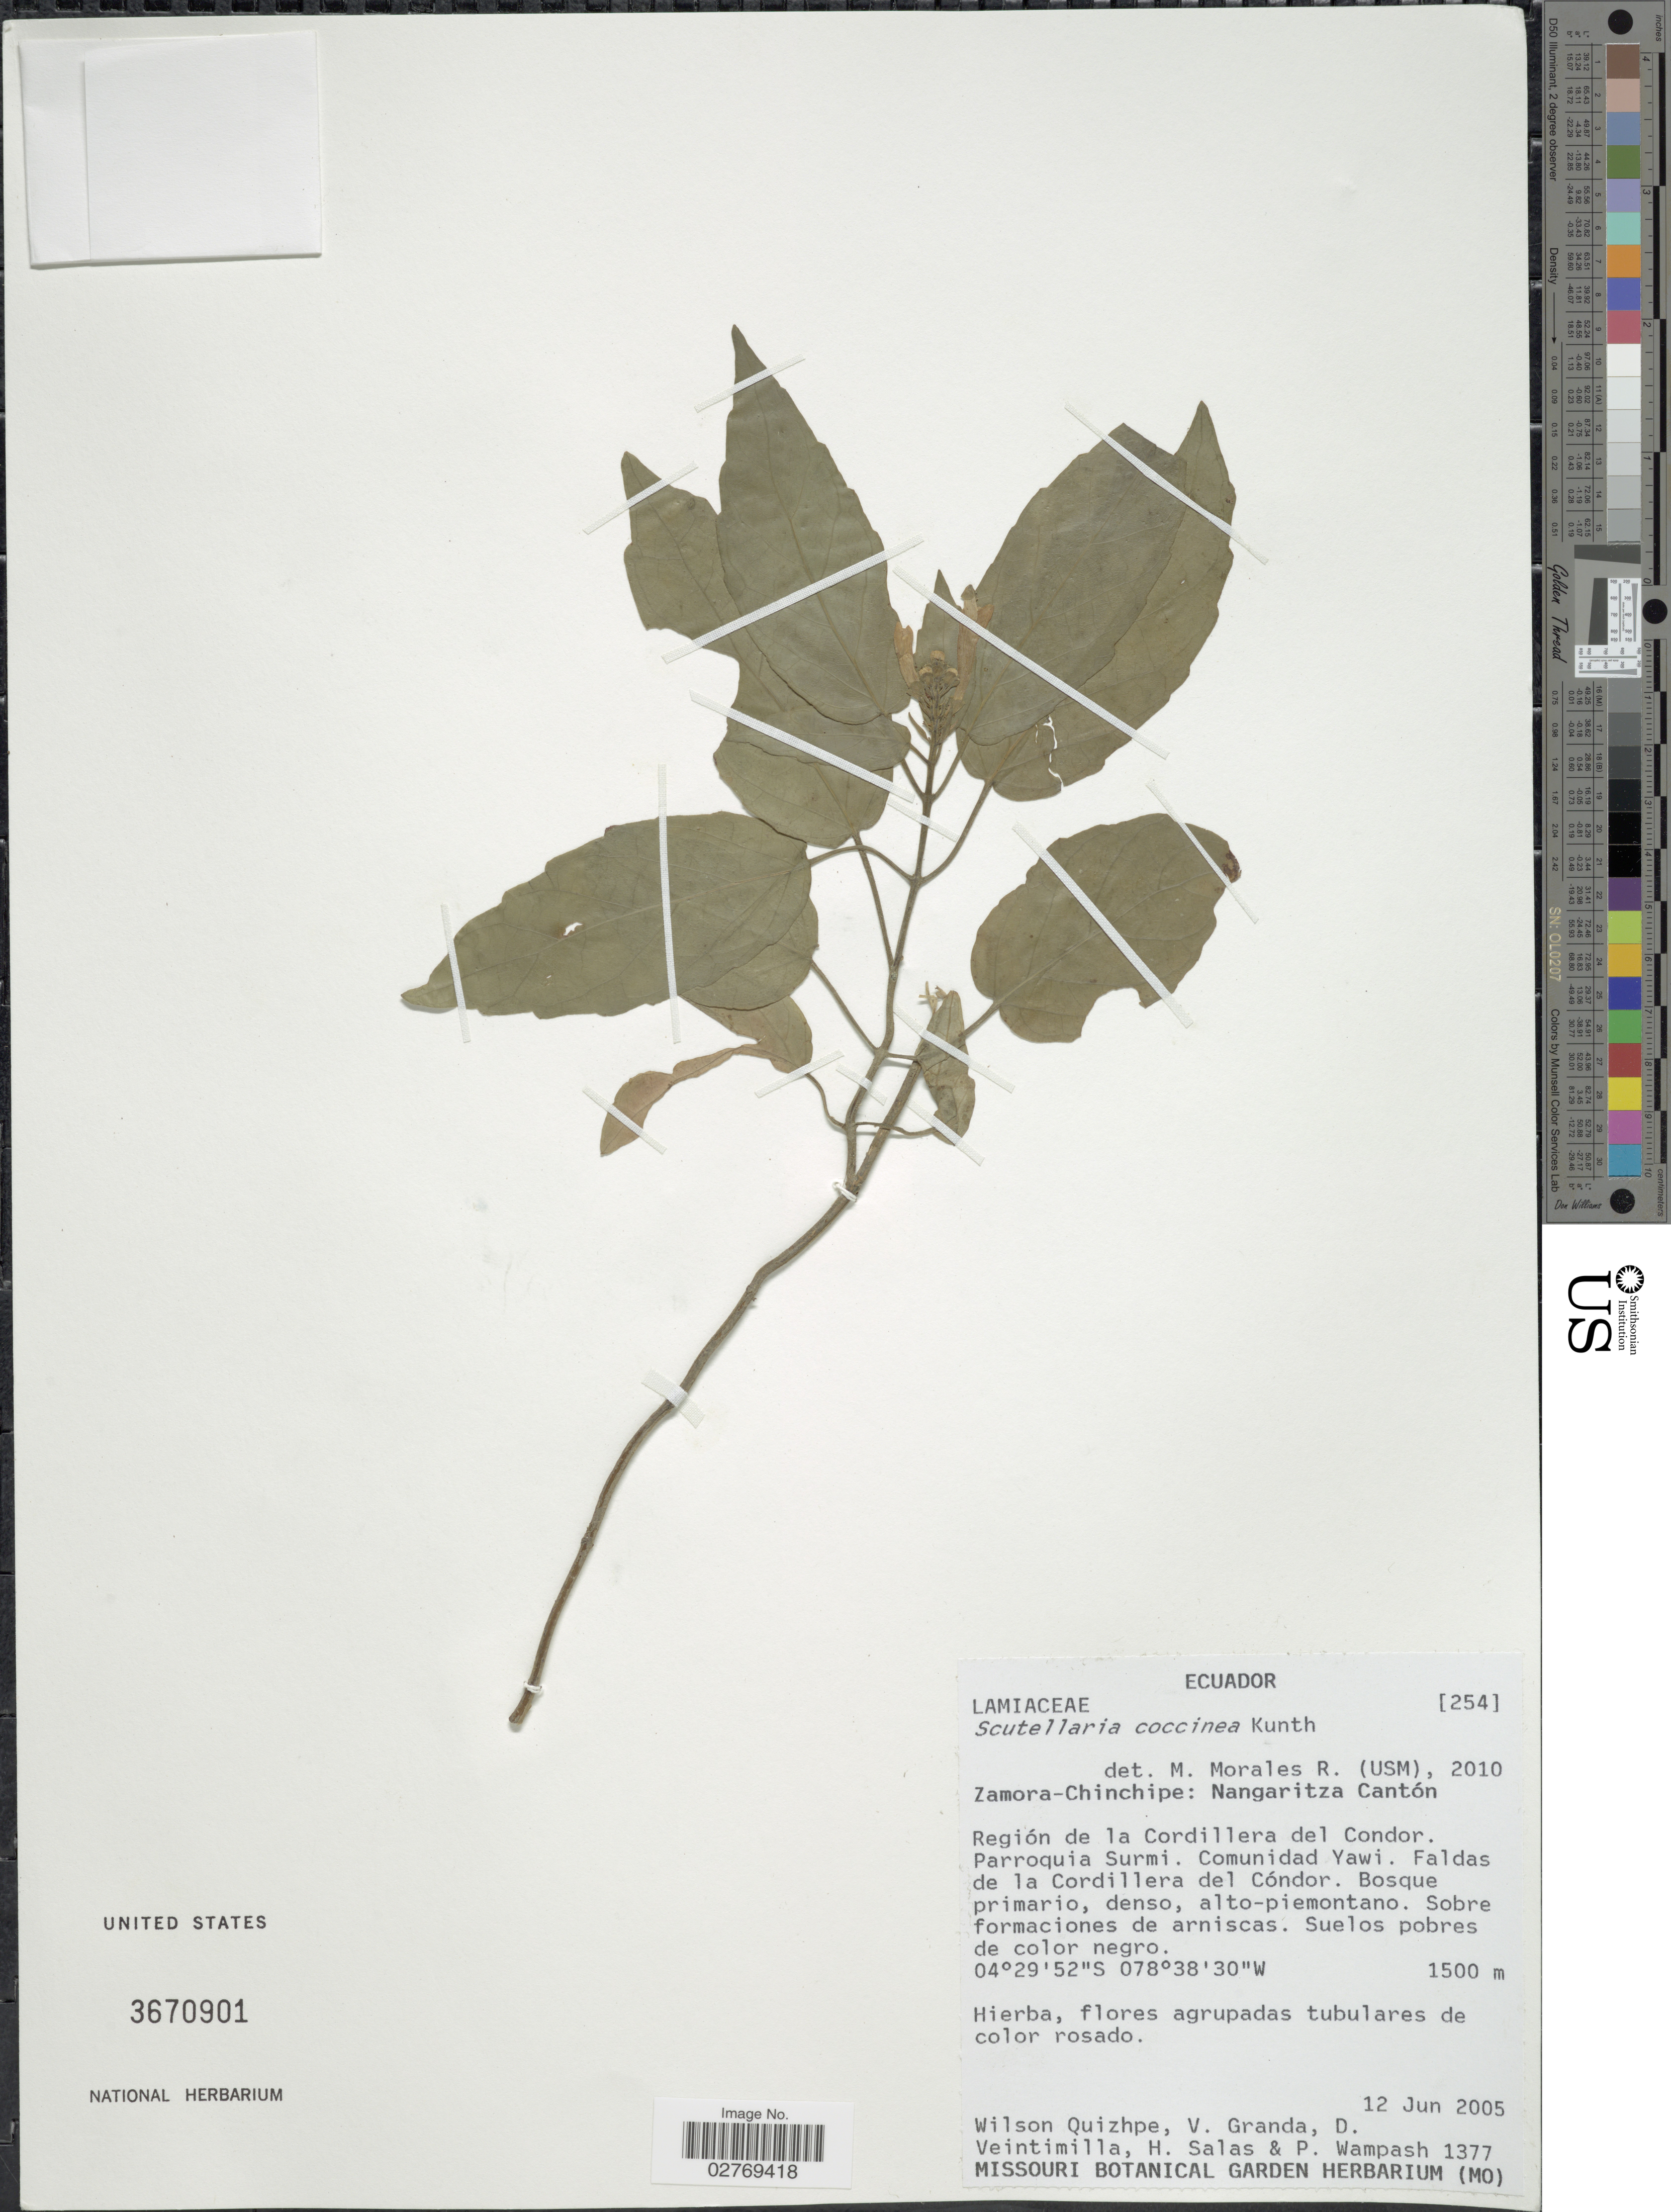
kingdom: Plantae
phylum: Tracheophyta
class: Magnoliopsida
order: Lamiales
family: Lamiaceae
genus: Scutellaria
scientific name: Scutellaria coccinea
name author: Kunth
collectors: W. Quizhpe, V. Granda, D. Veintimilla, H. Salas & P. Wampash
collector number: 1377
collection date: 2005-06-12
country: Ecuador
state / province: Zamora-Chinchipe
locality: Nangaritza Cantón, Región de la Cordillera del Condor. Parroquia Surmi. Comunidad Yawi. Faldas de la Cordillera del Cóndor.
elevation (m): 1500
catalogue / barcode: US 3670901